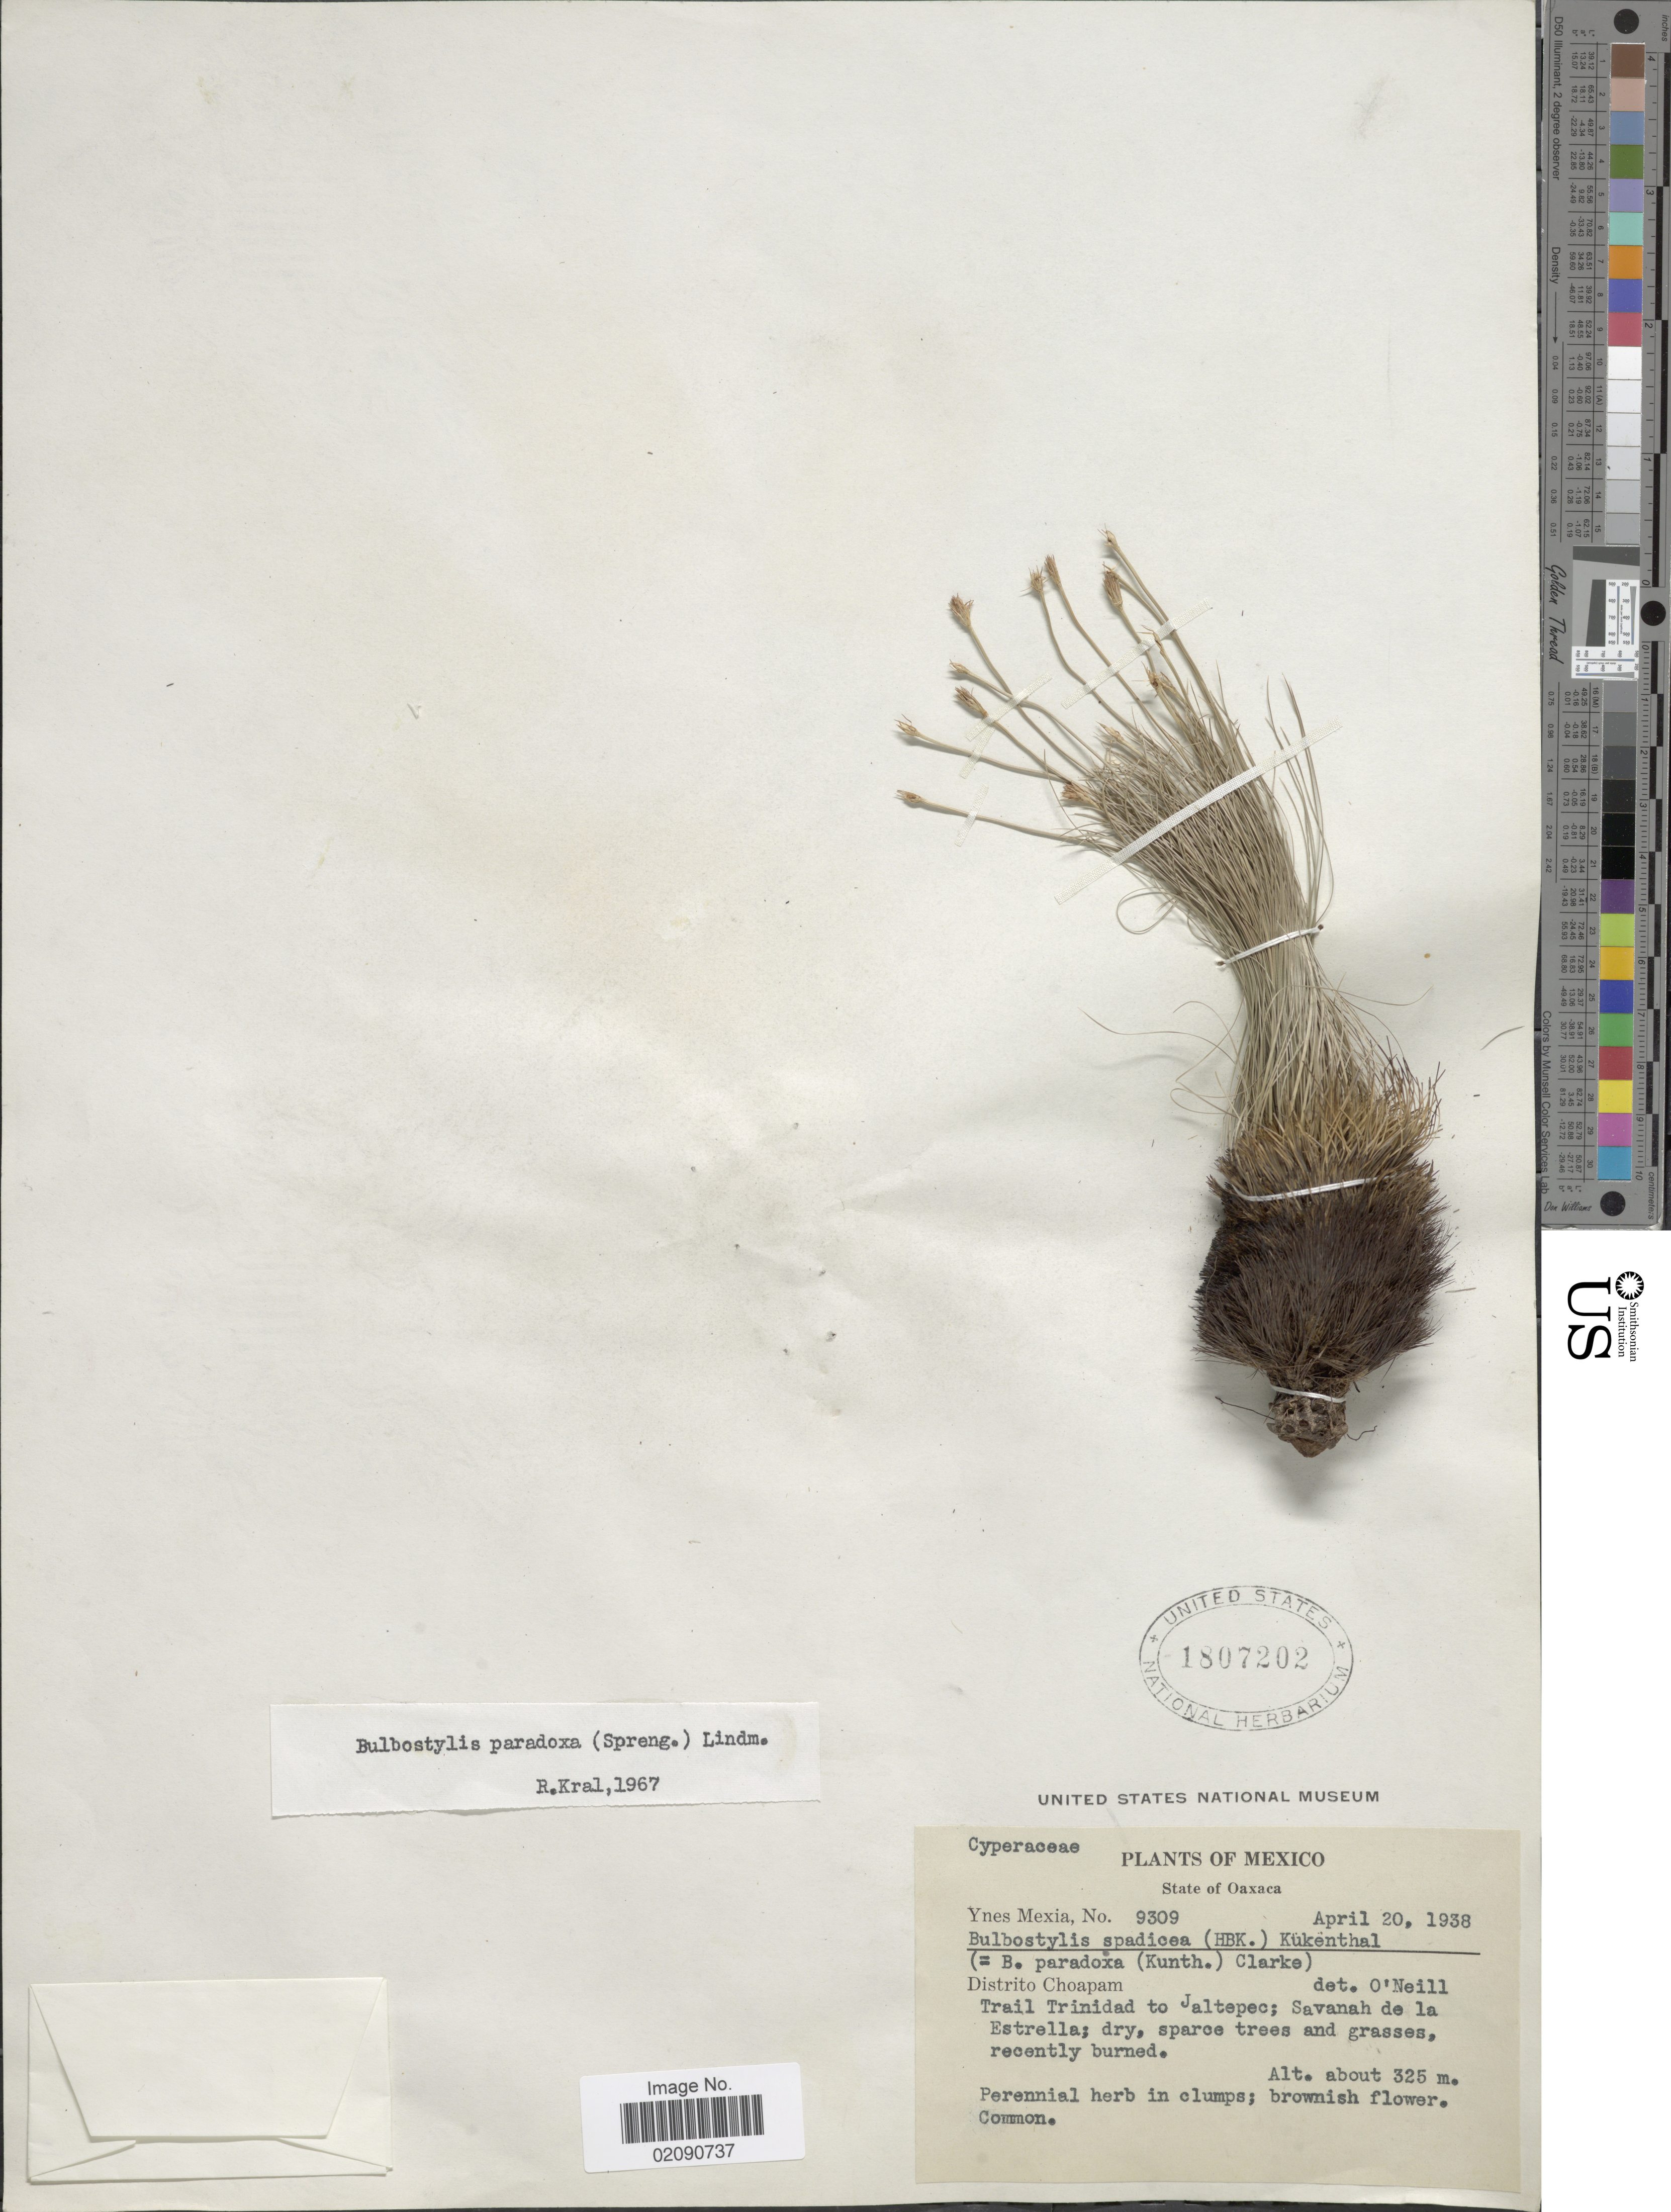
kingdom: Plantae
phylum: Tracheophyta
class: Liliopsida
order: Poales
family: Cyperaceae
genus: Bulbostylis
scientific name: Bulbostylis paradoxa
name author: (Spreng.) Lindm.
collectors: Y. Mexia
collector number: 9309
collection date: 1938-04-20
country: Mexico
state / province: Oaxaca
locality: State of Oaxaca. Distrito Choapman. Trail Trinidad to Jaltepec; Savanah de la Estrella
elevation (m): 325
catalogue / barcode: US 1807202